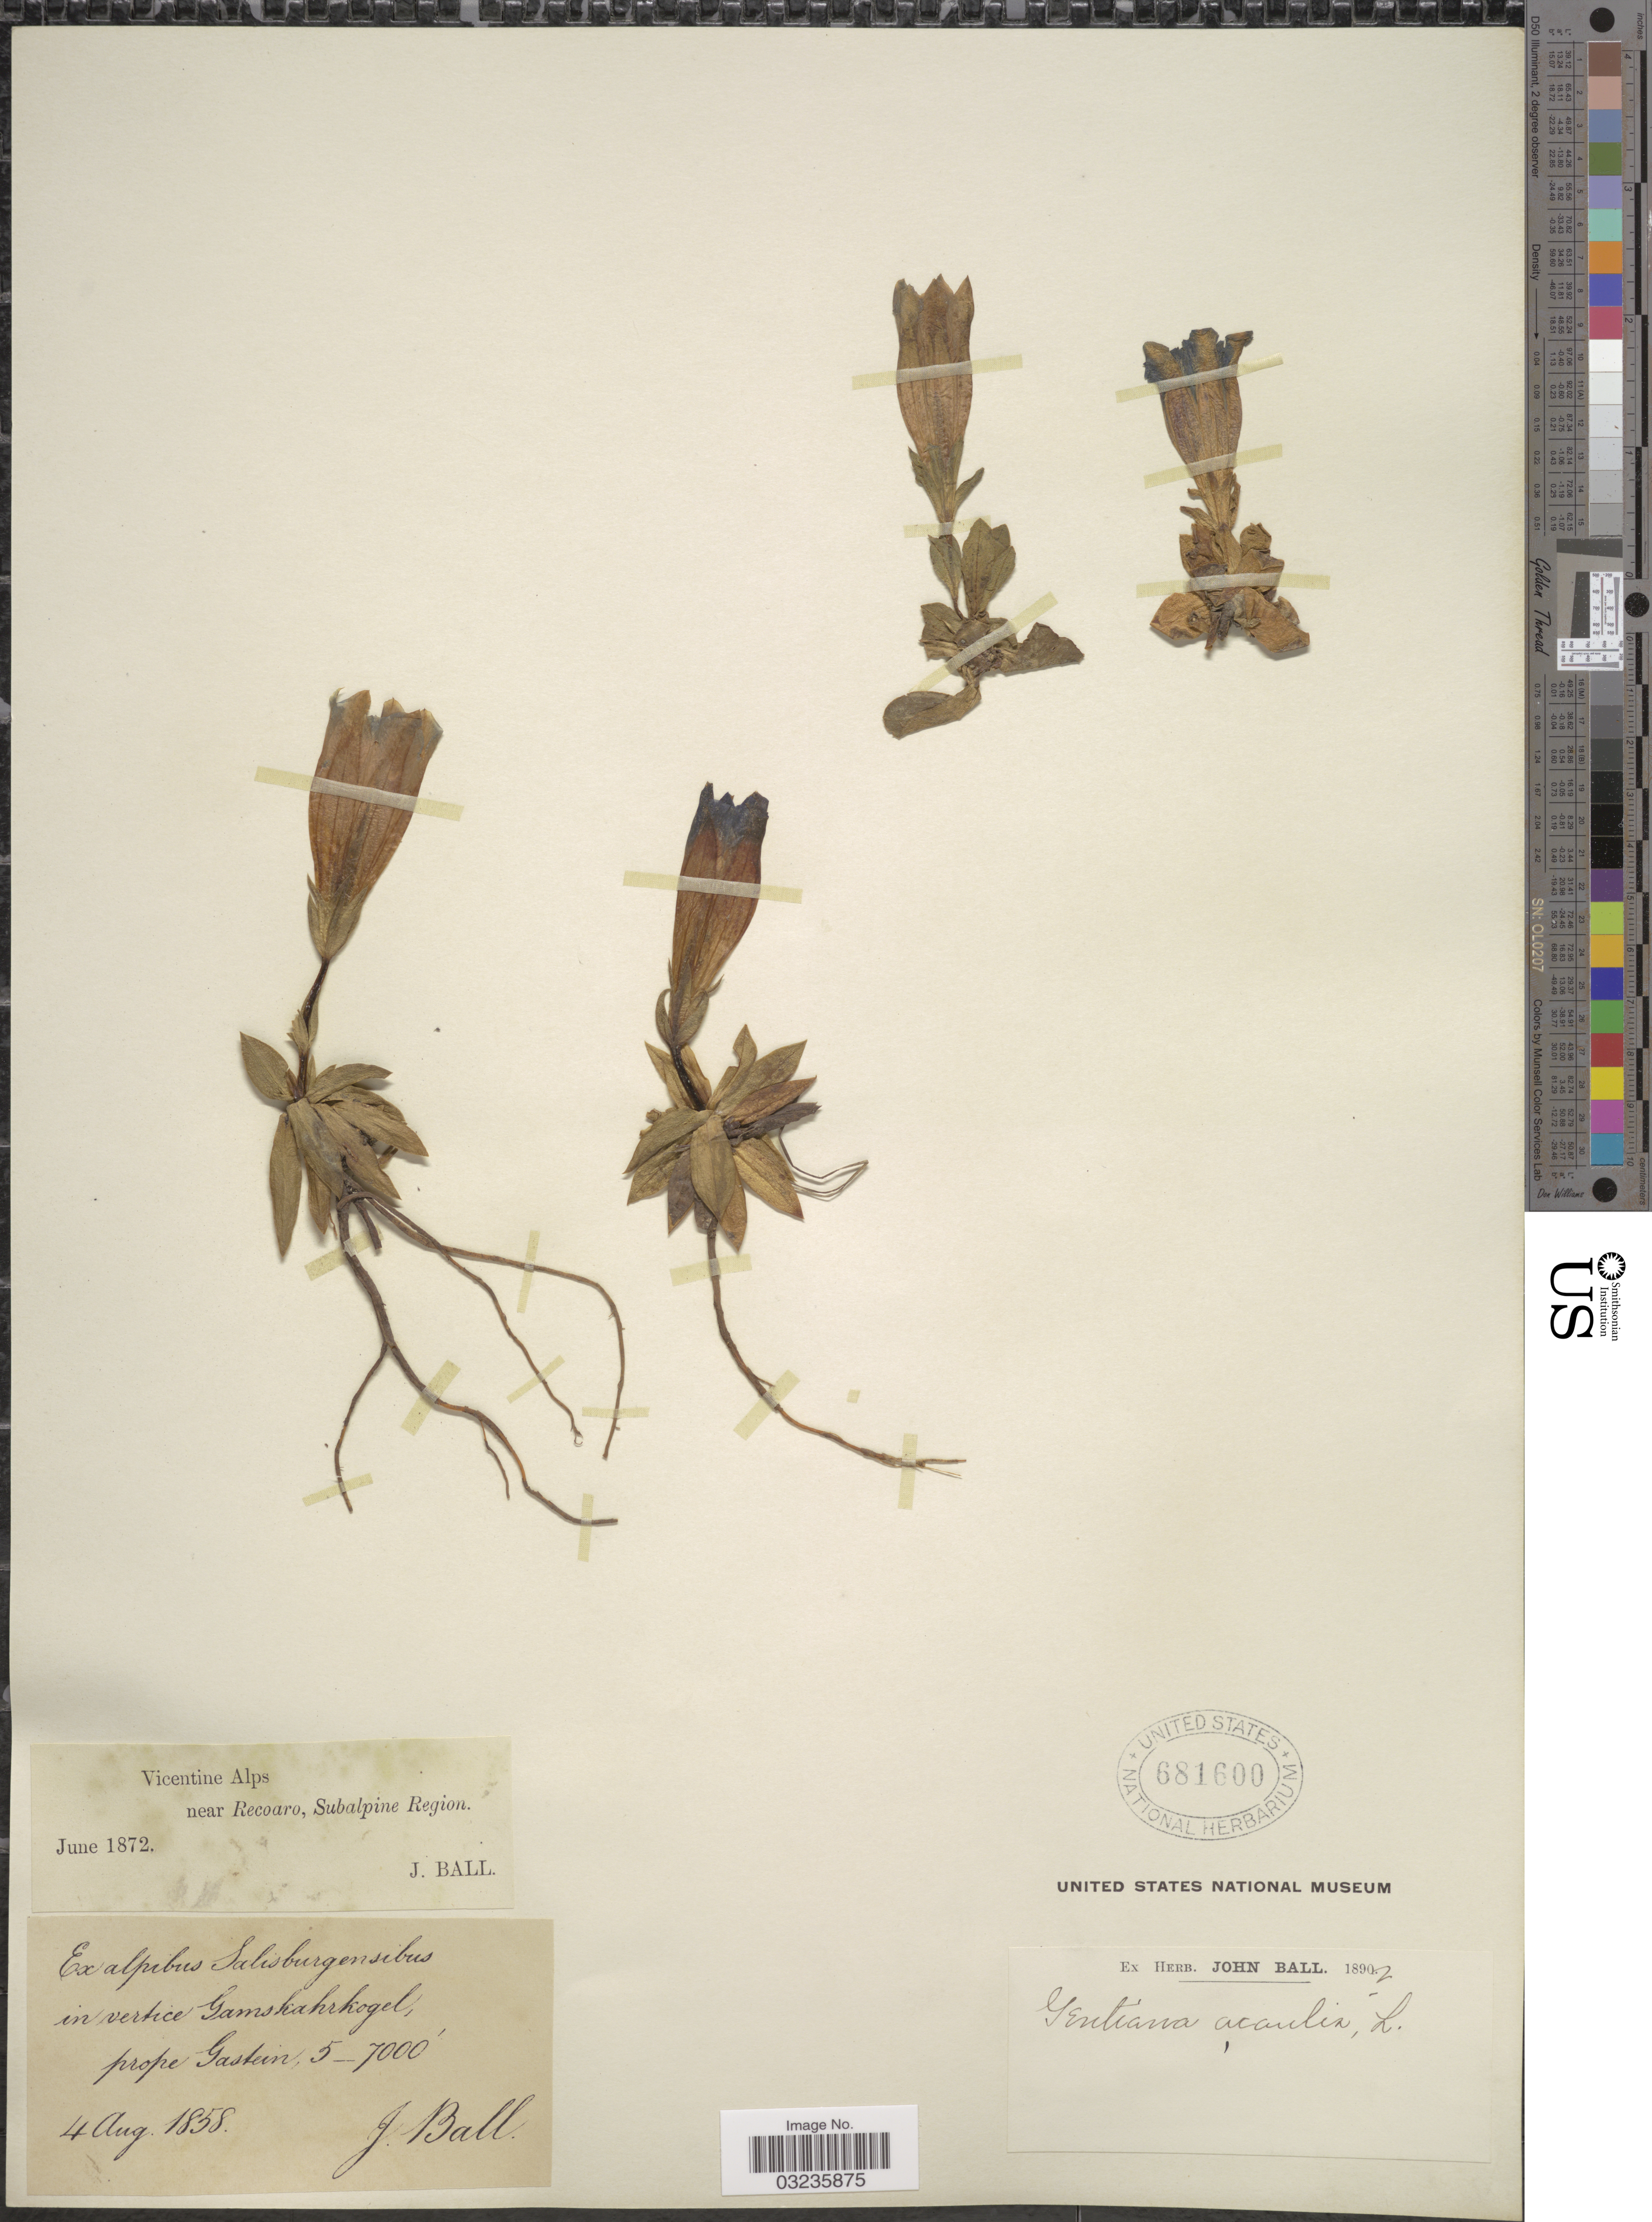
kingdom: Plantae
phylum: Tracheophyta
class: Magnoliopsida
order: Gentianales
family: Gentianaceae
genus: Gentiana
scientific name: Gentiana acaulis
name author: L.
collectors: J. Ball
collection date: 1858-08-04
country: Austria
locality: Ex alpibus Salisburgensibus in vertice Gamskahrkogel, prope Gastein.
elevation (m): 1524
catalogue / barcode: US 681600